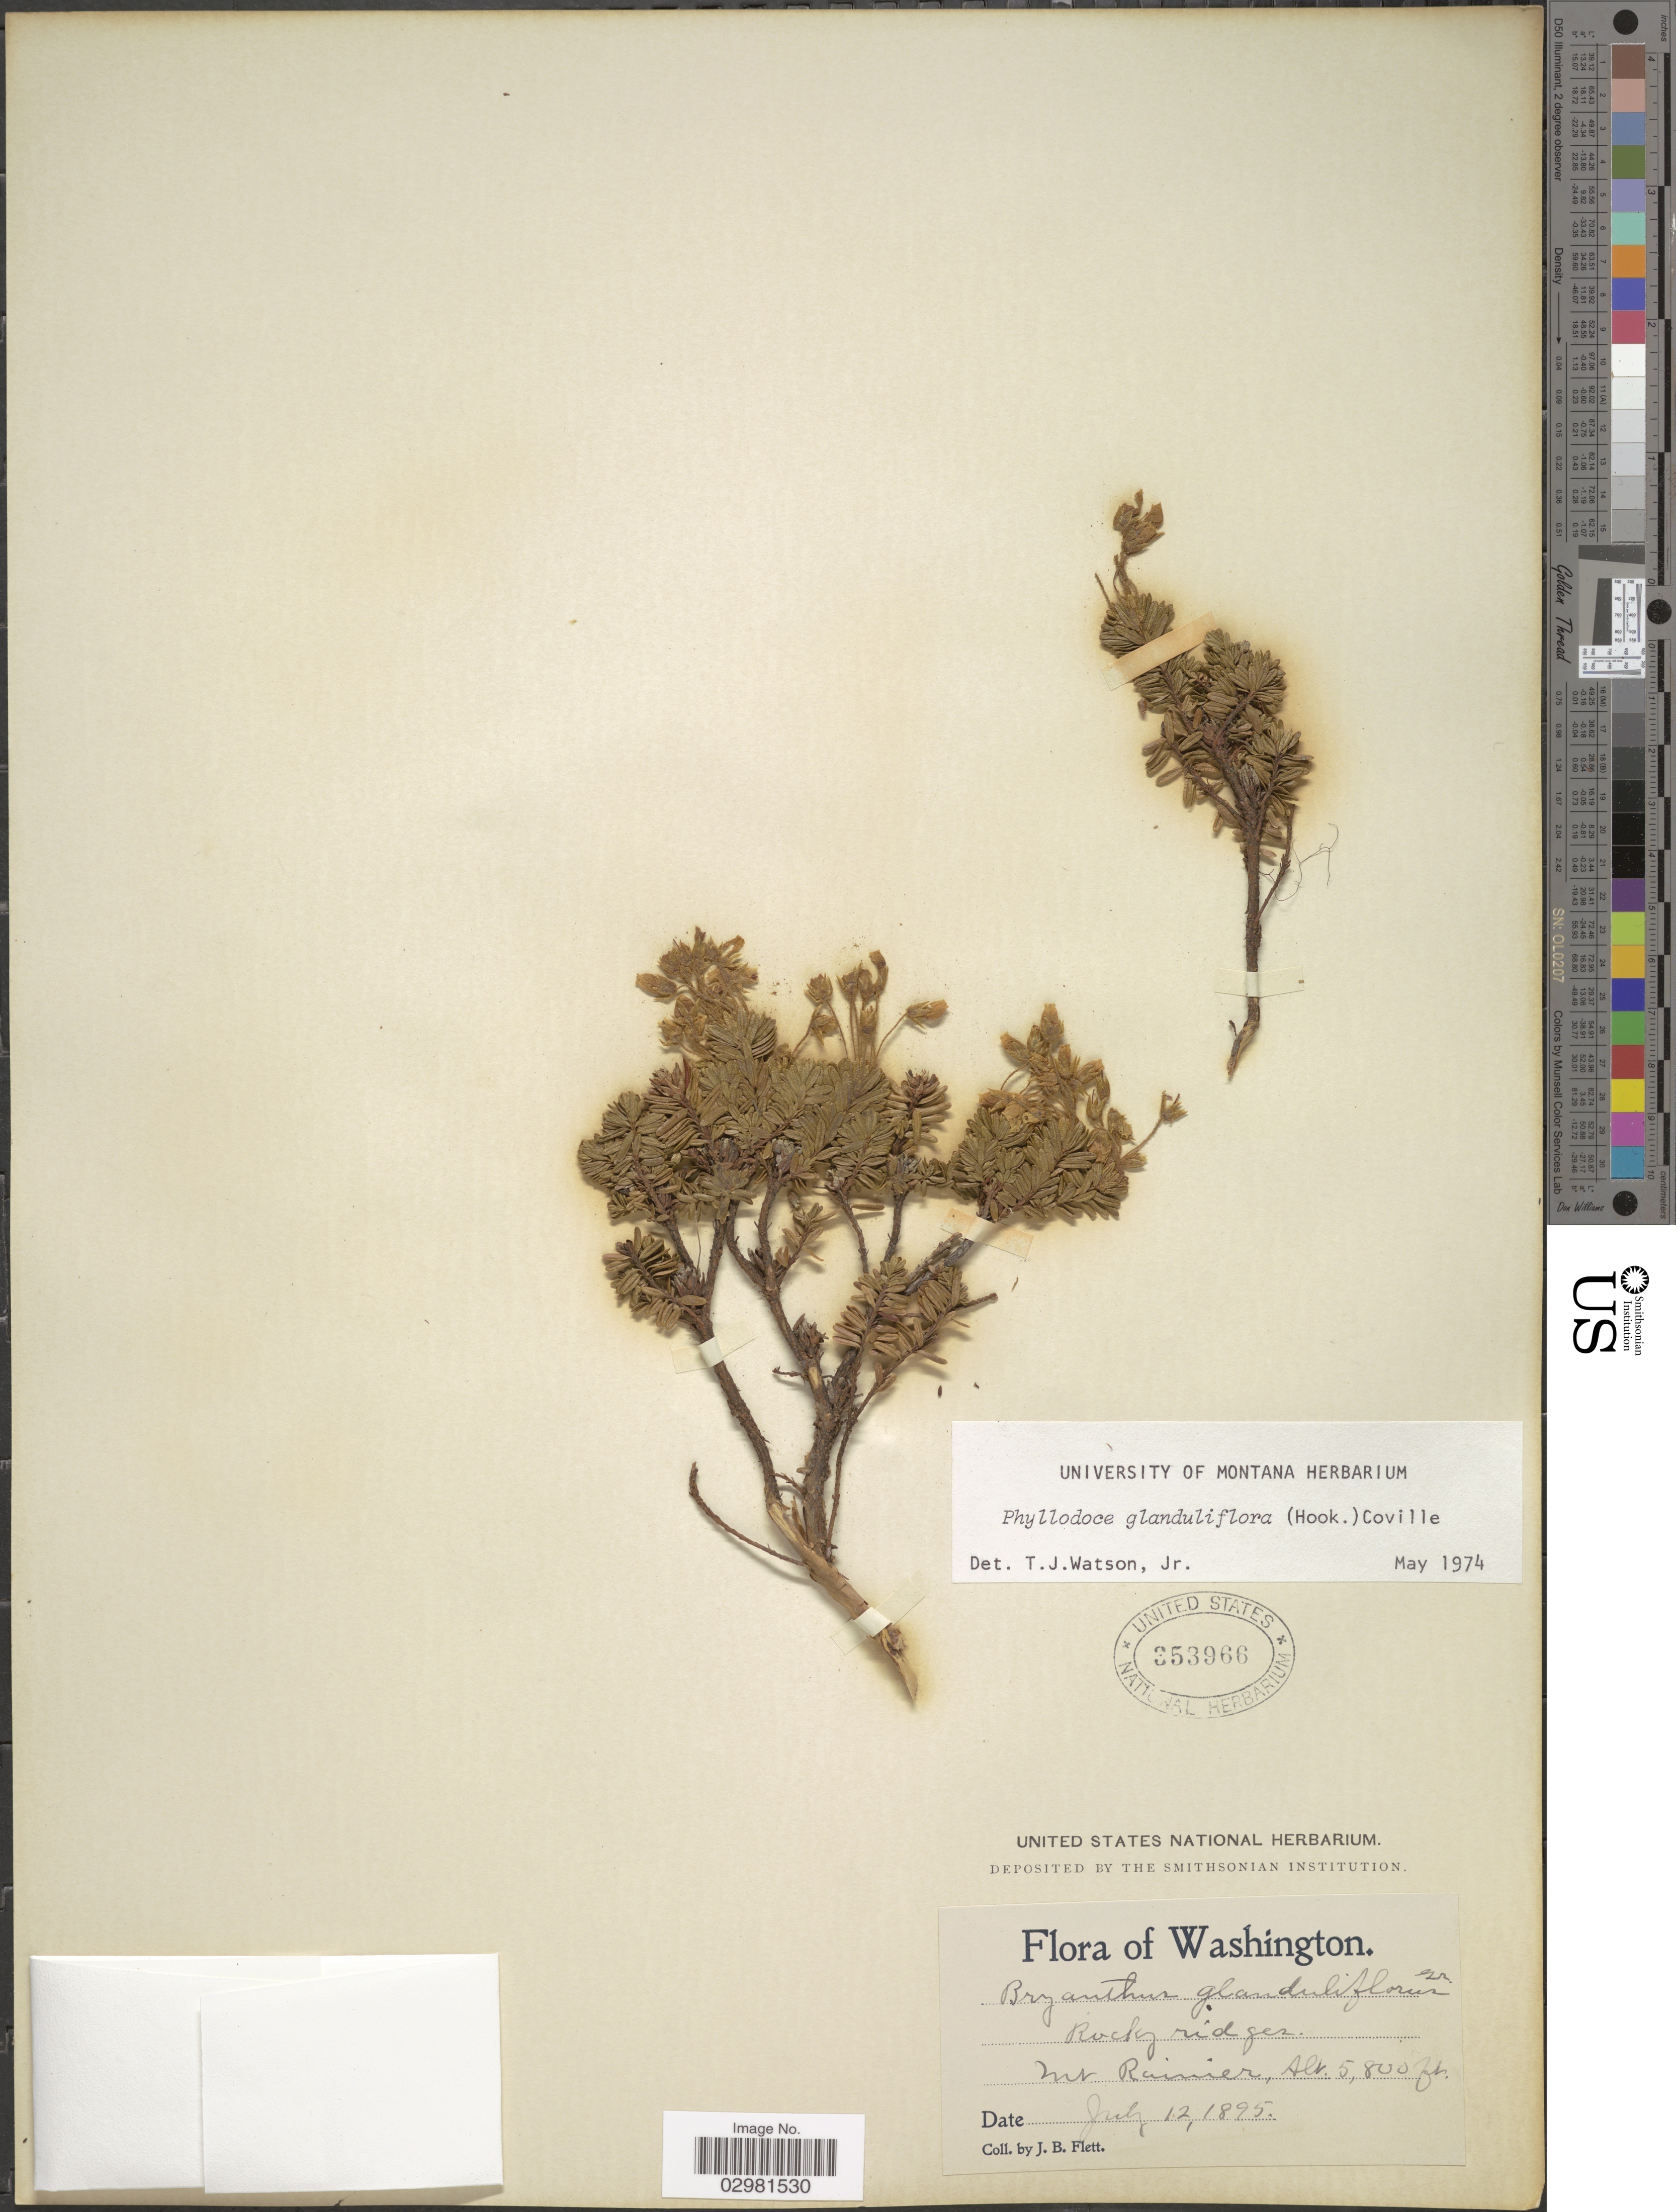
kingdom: Plantae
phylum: Tracheophyta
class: Magnoliopsida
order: Ericales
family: Ericaceae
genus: Phyllodoce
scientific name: Phyllodoce glanduliflora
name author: (Hook.) Coville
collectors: J. Flett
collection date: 1895-07-12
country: United States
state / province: Washington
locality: Mt. Rainier.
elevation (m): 1768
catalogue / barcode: US 353966